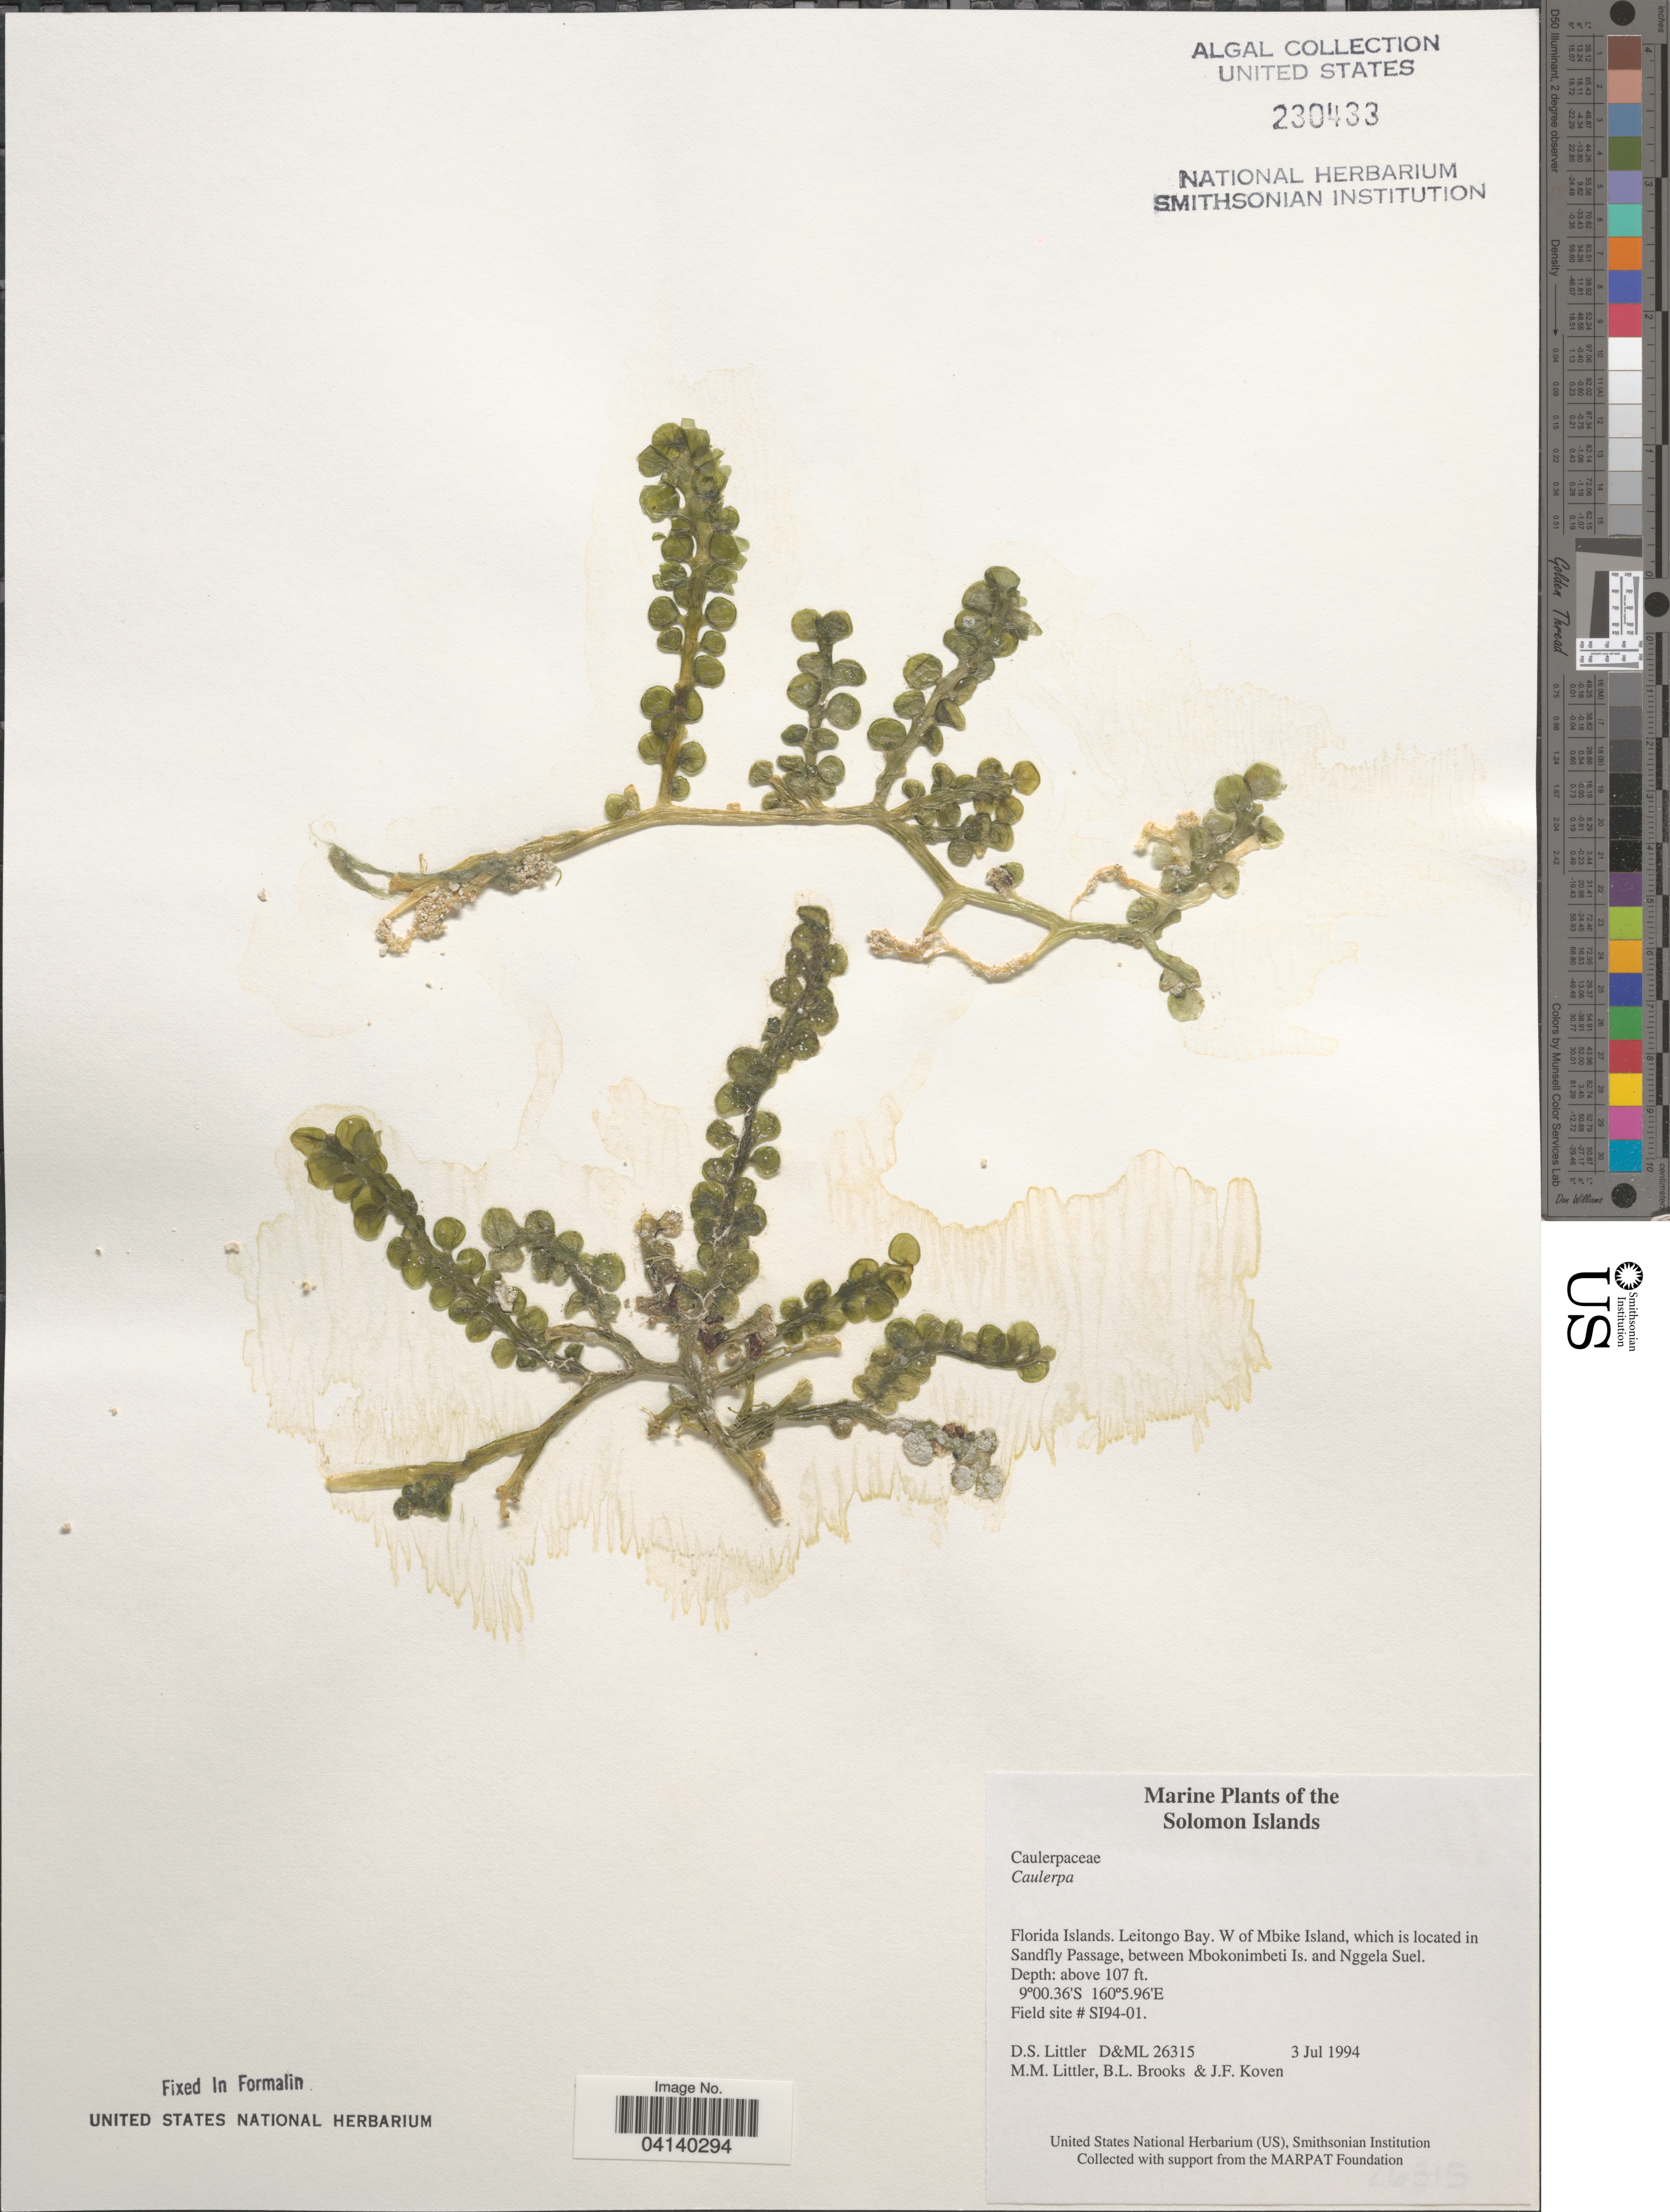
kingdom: Plantae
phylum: Chlorophyta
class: Ulvophyceae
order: Bryopsidales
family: Caulerpaceae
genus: Caulerpa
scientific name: Caulerpa sp.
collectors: D. S. Littler, B. Brooks & J. Koven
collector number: D&ML26315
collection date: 1994-07-03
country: Solomon Islands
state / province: Solomon Islands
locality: Florida Islands. Leitongo Bay. W of Mbike Island, which is located in Sandfly Passage, between Mbokonimbeti Is. and Nggela Suel. Field site # SI94-01.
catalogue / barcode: US 230433